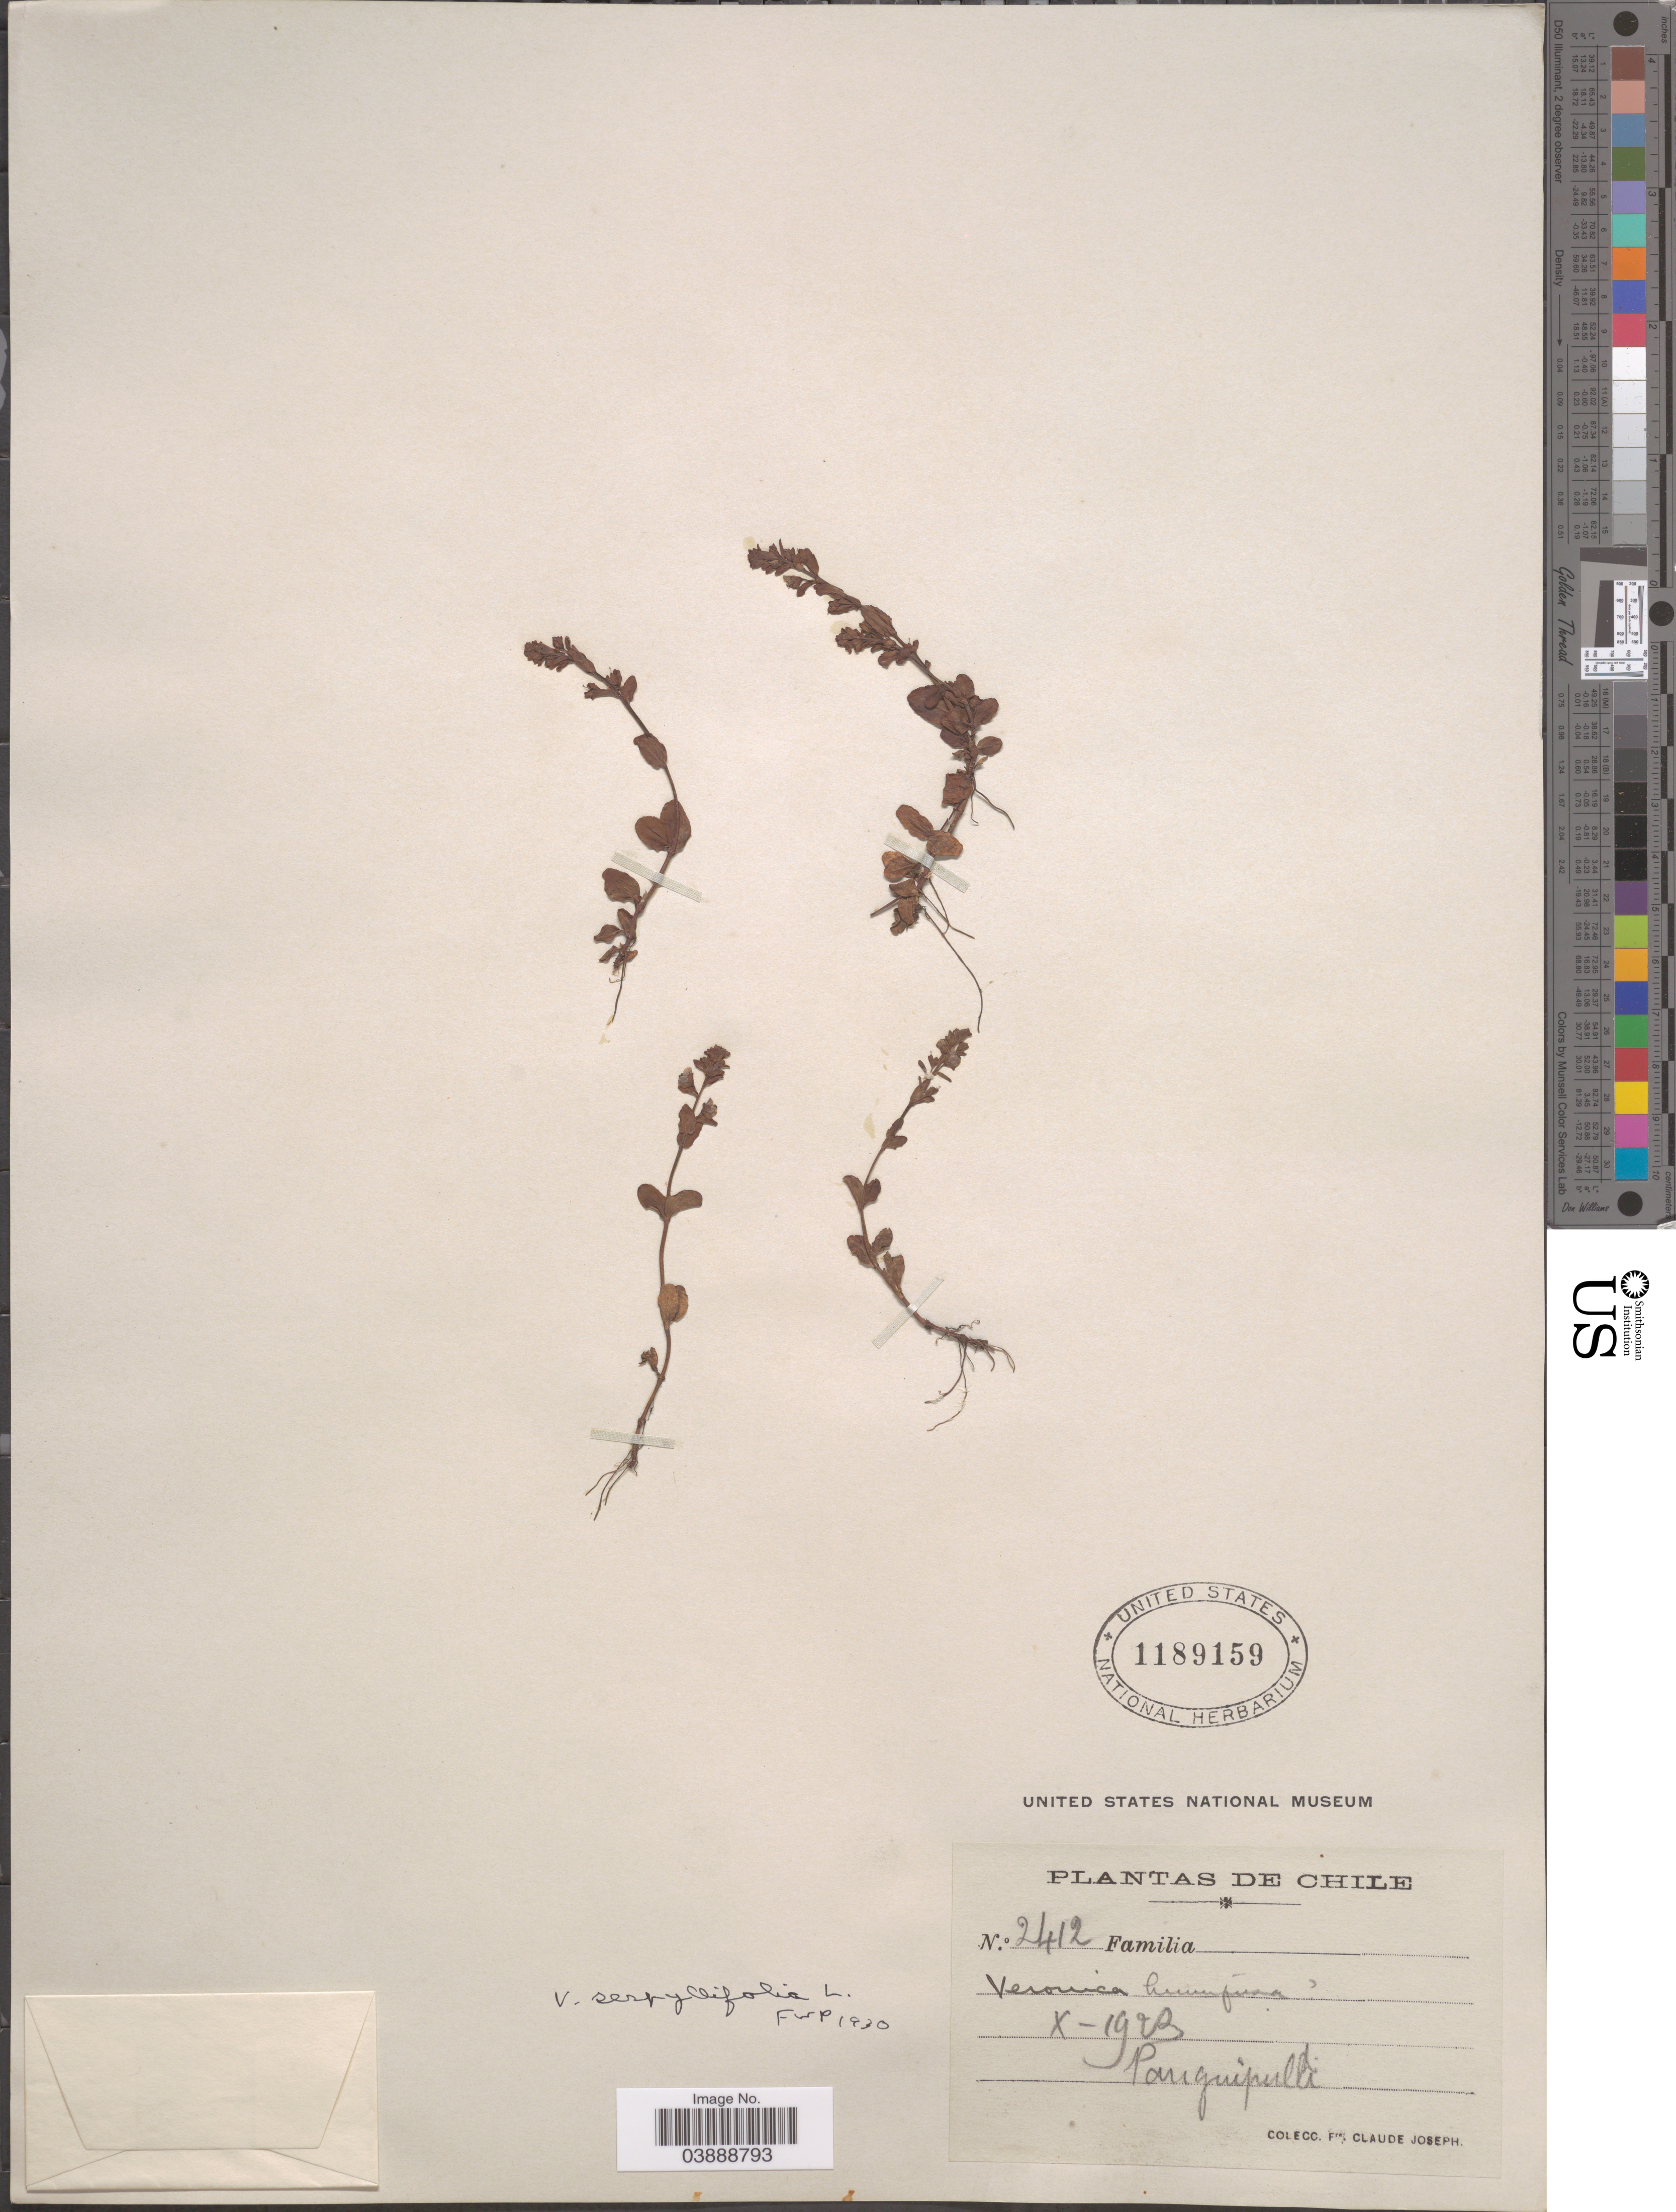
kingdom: Plantae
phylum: Tracheophyta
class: Magnoliopsida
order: Lamiales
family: Plantaginaceae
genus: Veronica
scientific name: Veronica serpyllifolia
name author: L.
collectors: Bro. Claude-Joseph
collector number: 2412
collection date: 1923-10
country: Chile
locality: Panguipulli.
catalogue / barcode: US 1189159